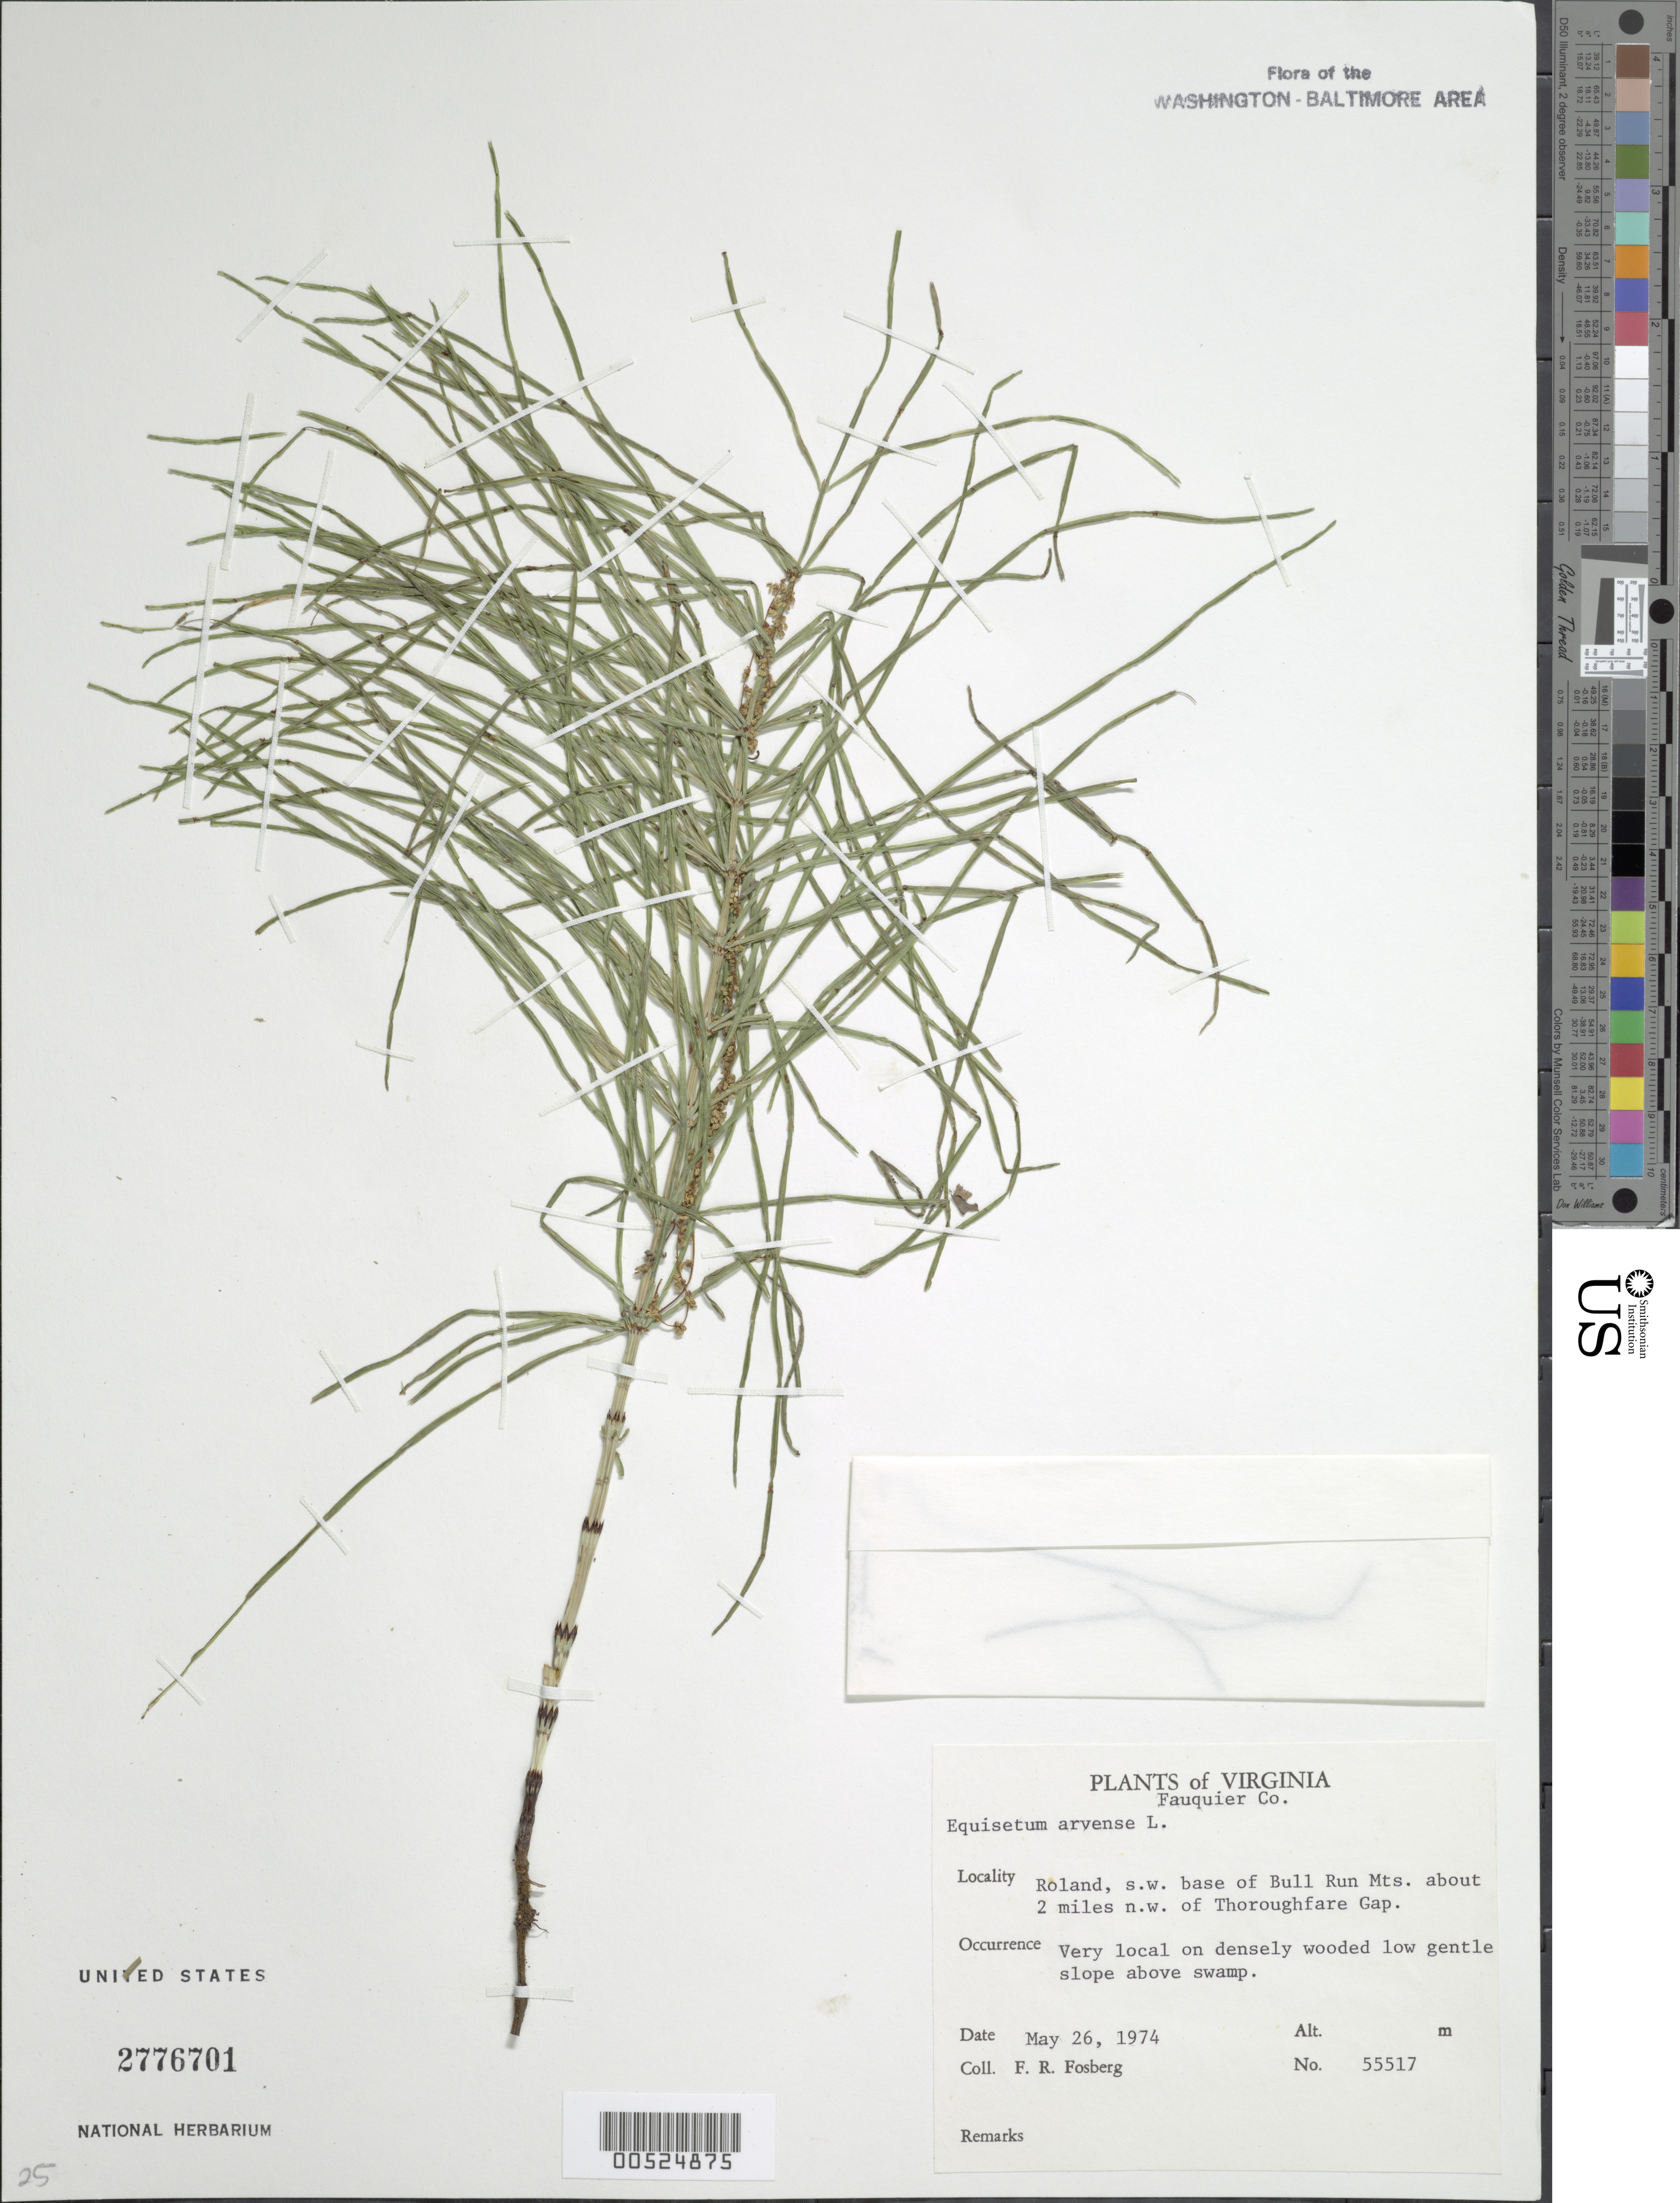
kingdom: Plantae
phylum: Tracheophyta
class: Polypodiopsida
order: Equisetales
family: Equisetaceae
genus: Equisetum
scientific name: Equisetum arvense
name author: L.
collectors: F. R. Fosberg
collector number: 55517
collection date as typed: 26 May 1974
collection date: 1974-05-26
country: United States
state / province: Virginia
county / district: Fauquier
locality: Roland, SW base of Bull Run Mountains, 2 mi. NW of Thoroughfare Gap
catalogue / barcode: US 2776701